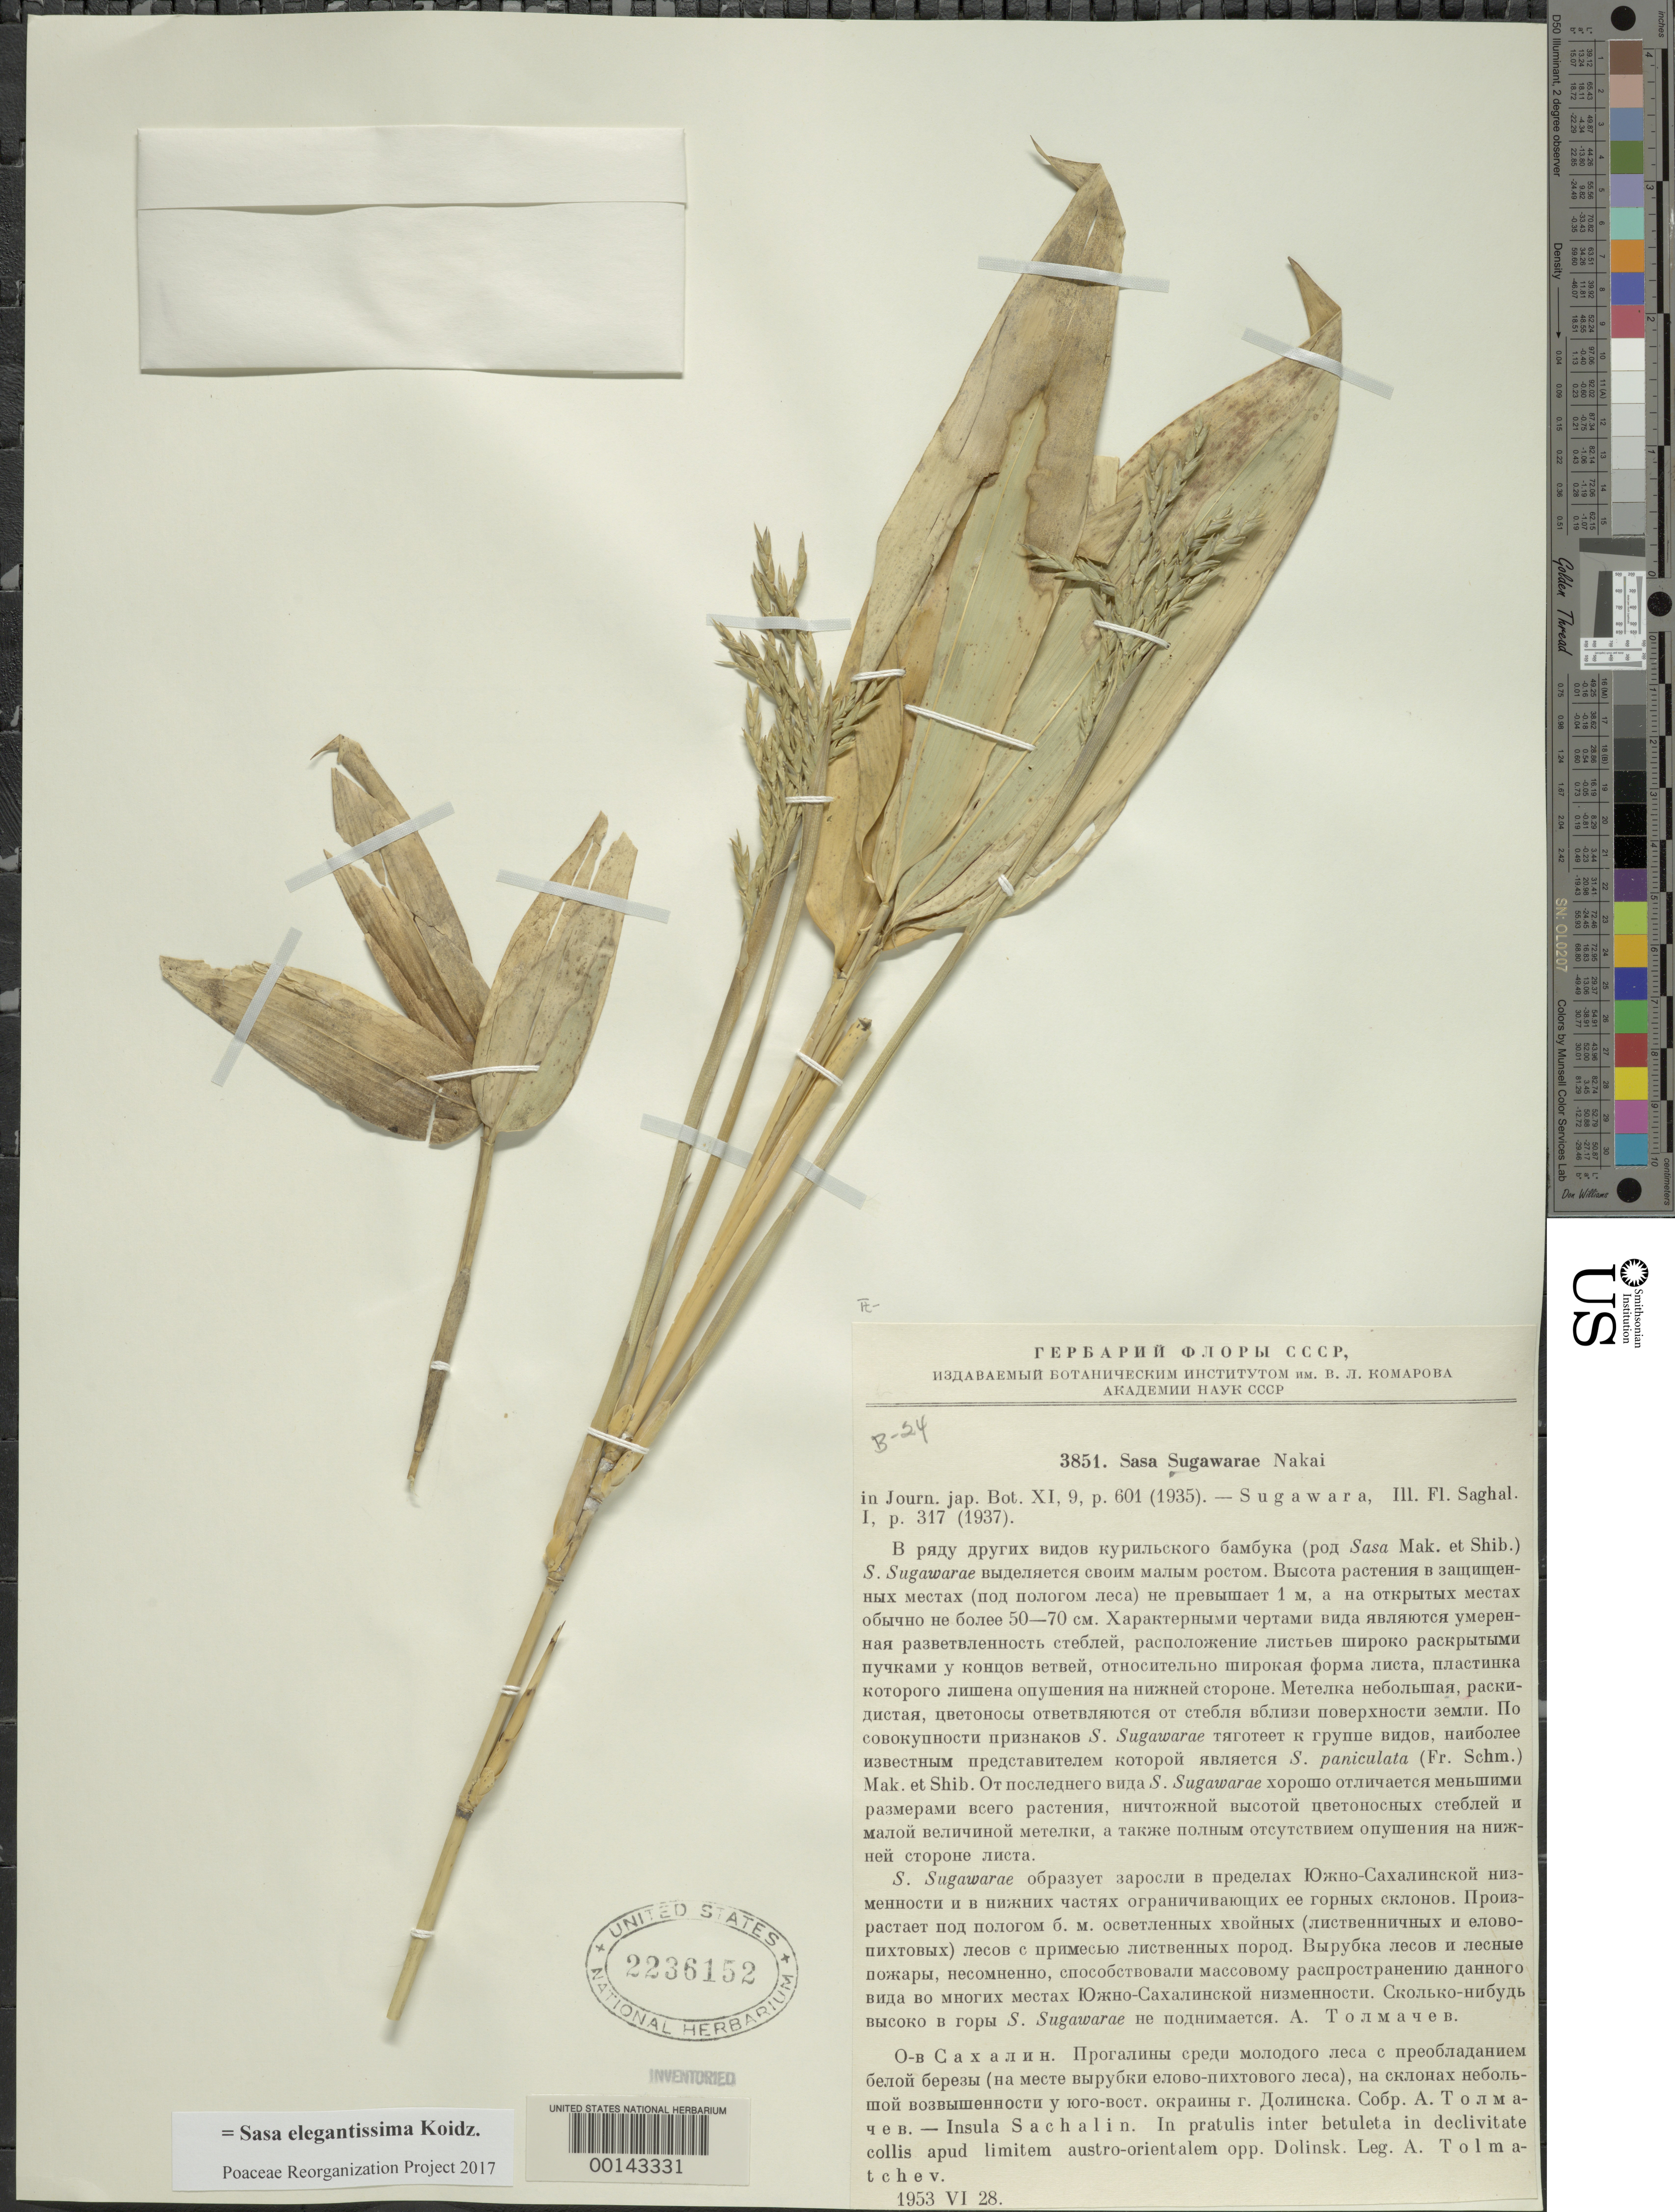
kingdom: Plantae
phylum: Tracheophyta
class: Liliopsida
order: Poales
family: Poaceae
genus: Sasa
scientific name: Sasa elegantissima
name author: Koidz.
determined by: Poaceae Reorganization Project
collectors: J. Rose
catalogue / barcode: US 2236152